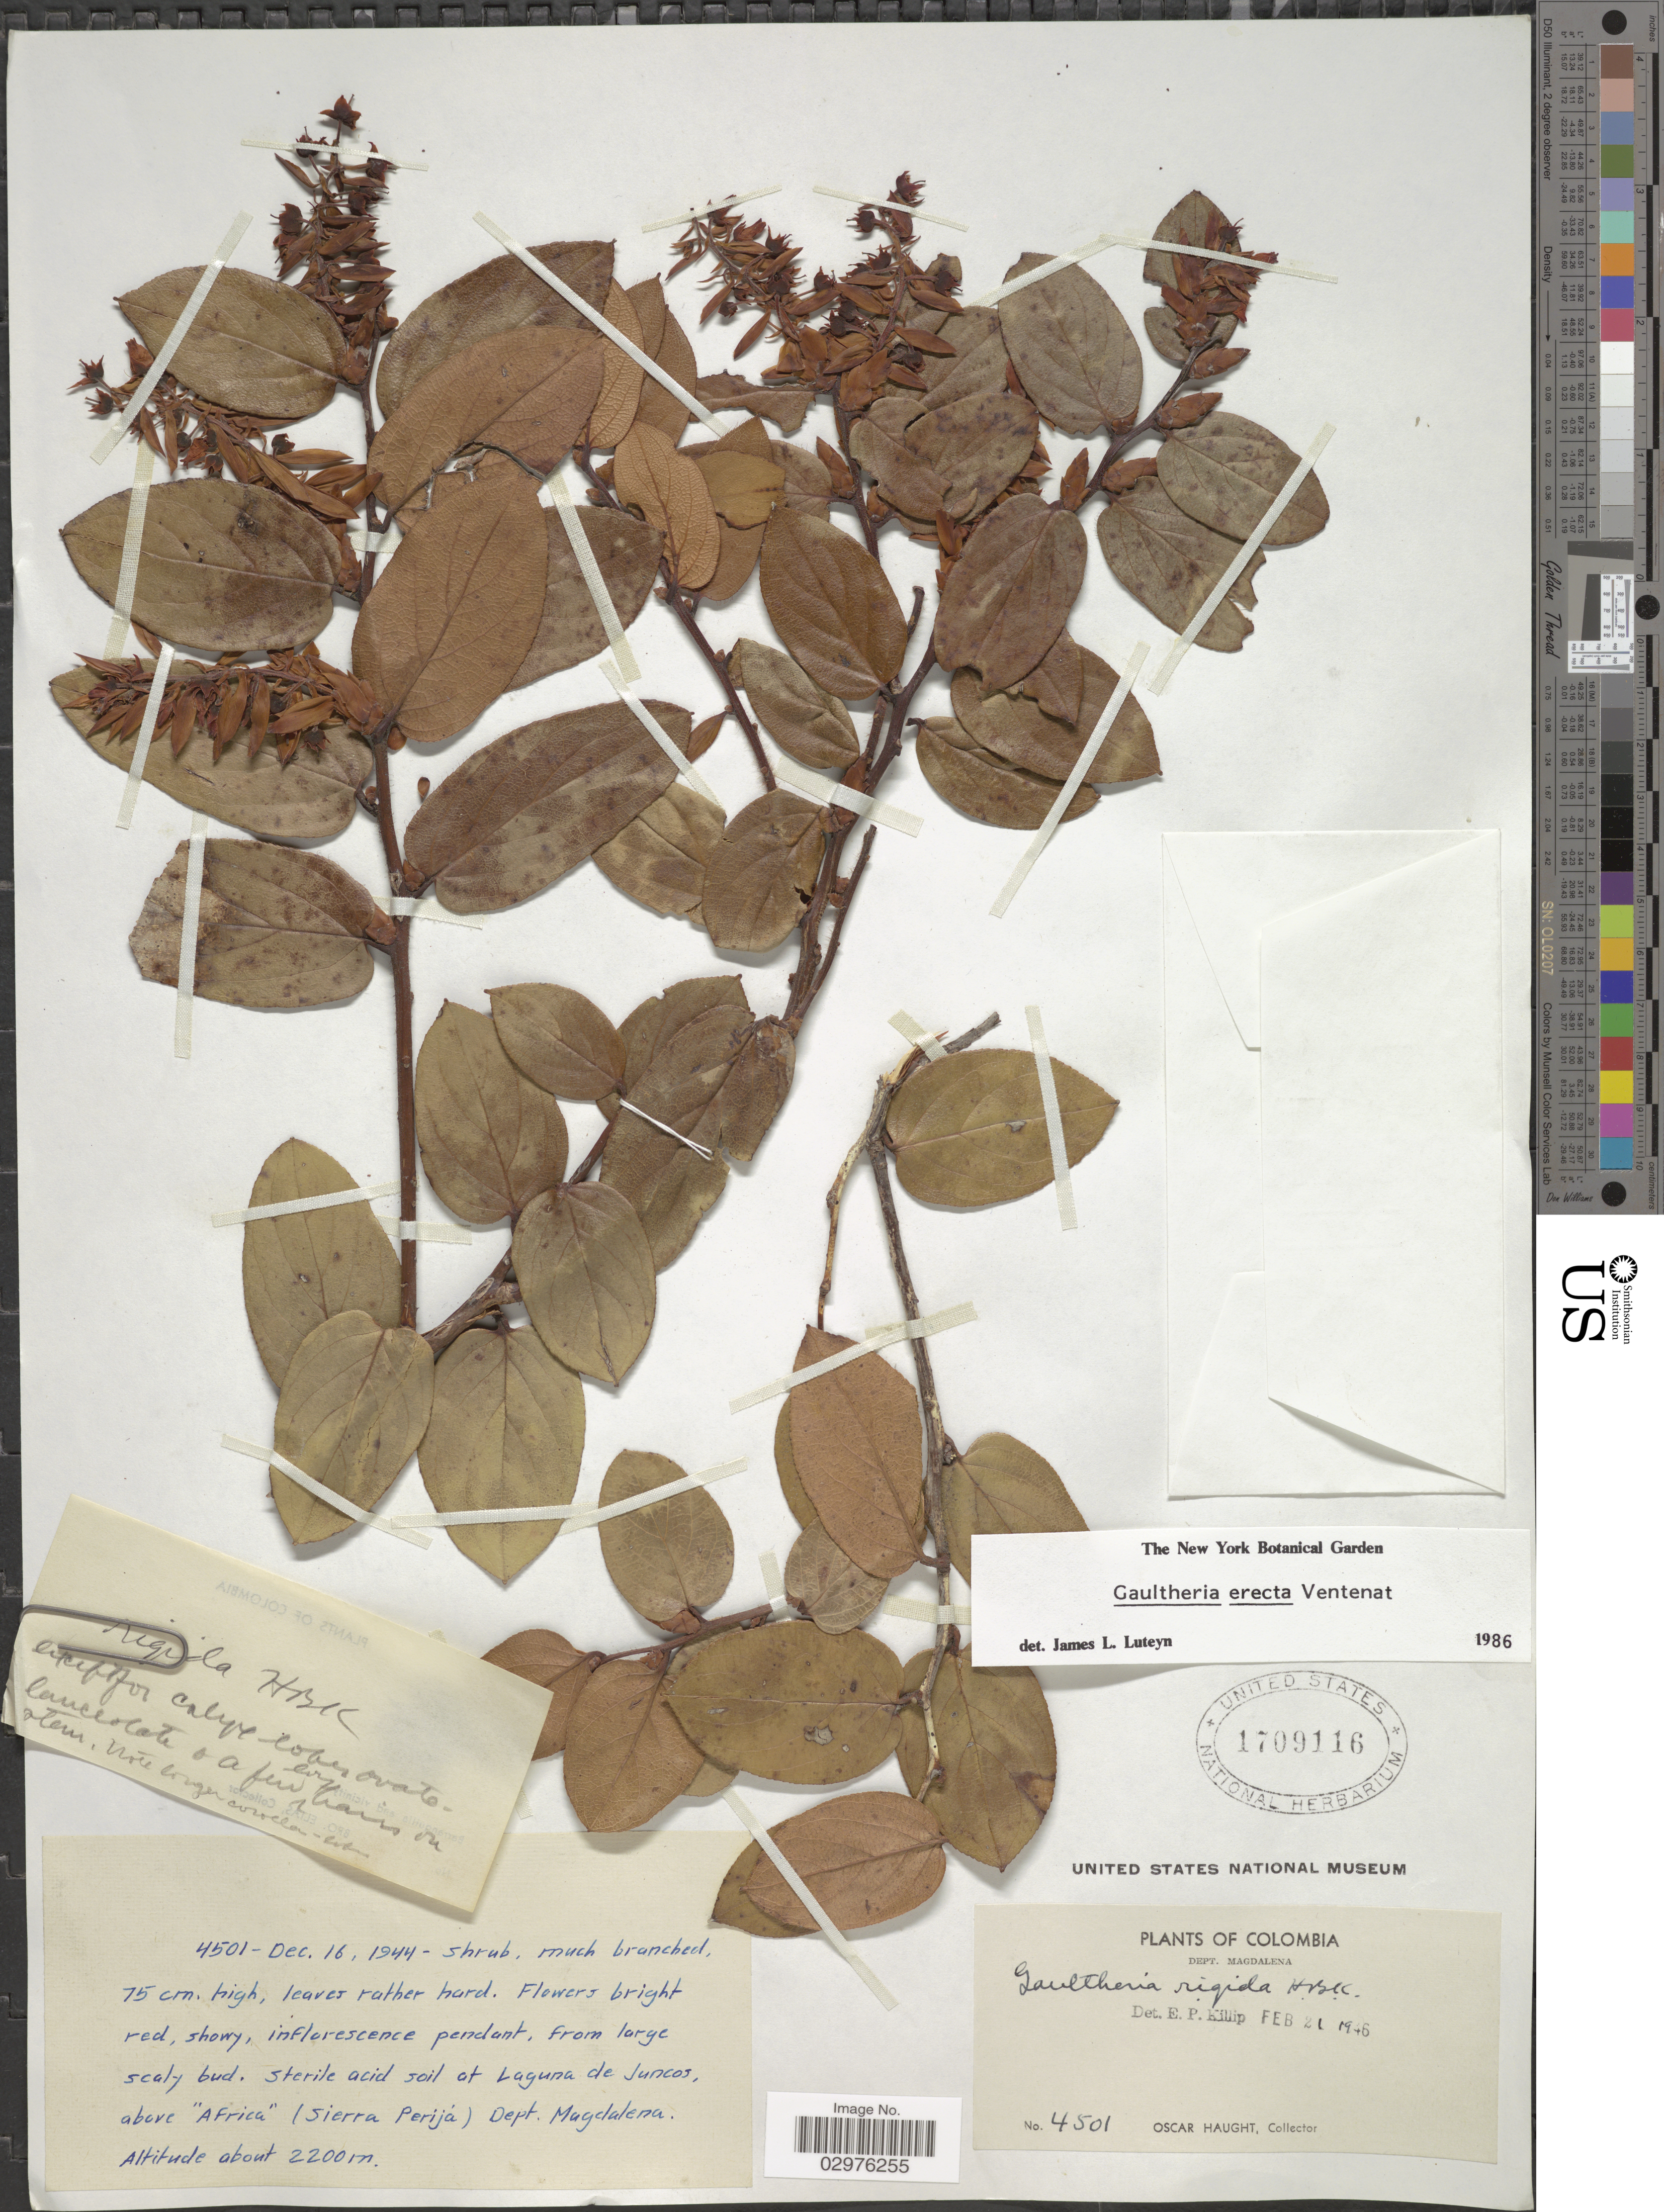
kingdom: Plantae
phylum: Tracheophyta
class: Magnoliopsida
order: Ericales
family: Ericaceae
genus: Gaultheria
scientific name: Gaultheria erecta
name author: Vent.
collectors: O. L. Haught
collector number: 4501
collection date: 1944-12-16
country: Colombia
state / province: Magdalena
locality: Dept. Magdalena. At Laguna de Juncos, above "Africa" (Sierra Perijá).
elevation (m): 2200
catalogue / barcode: US 1709116